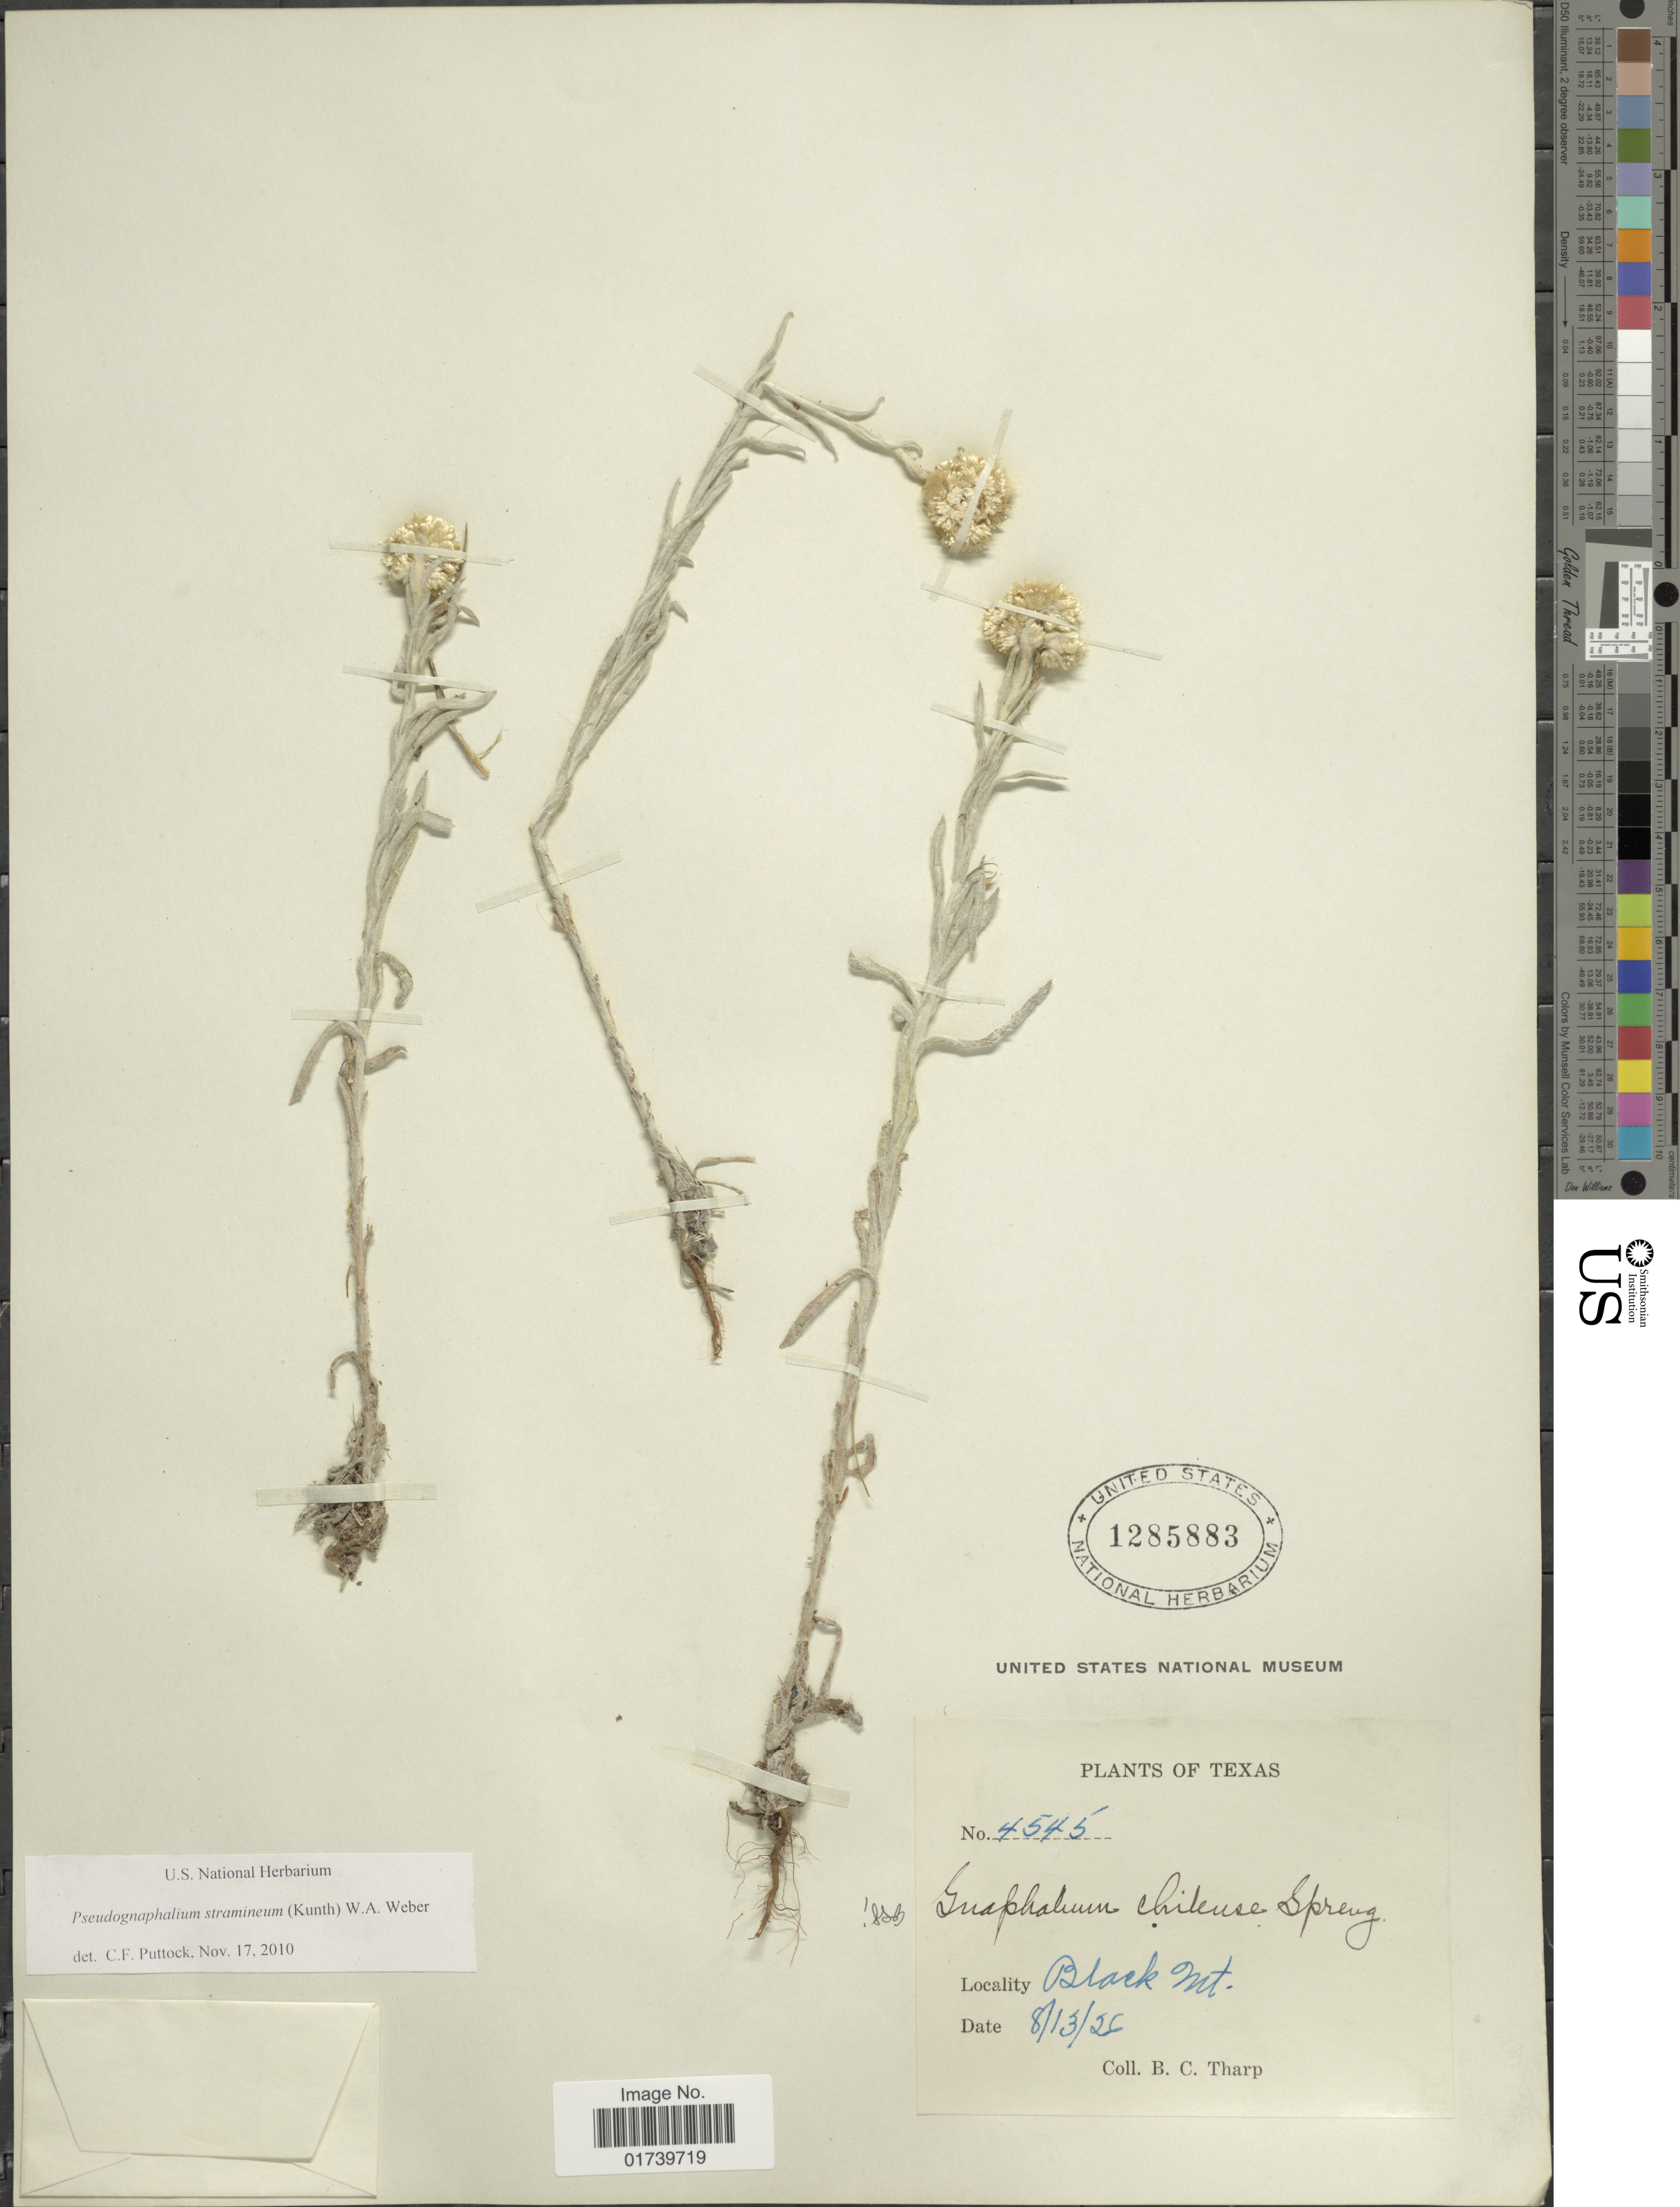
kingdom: Plantae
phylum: Tracheophyta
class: Magnoliopsida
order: Asterales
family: Asteraceae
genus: Pseudognaphalium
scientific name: Pseudognaphalium stramineum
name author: (Kunth) Anderb.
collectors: B. C. Tharp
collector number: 4545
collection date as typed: Transcribed d/m/y: 13/8/26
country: United States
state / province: Texas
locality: Black Mt.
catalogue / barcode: US 1285883